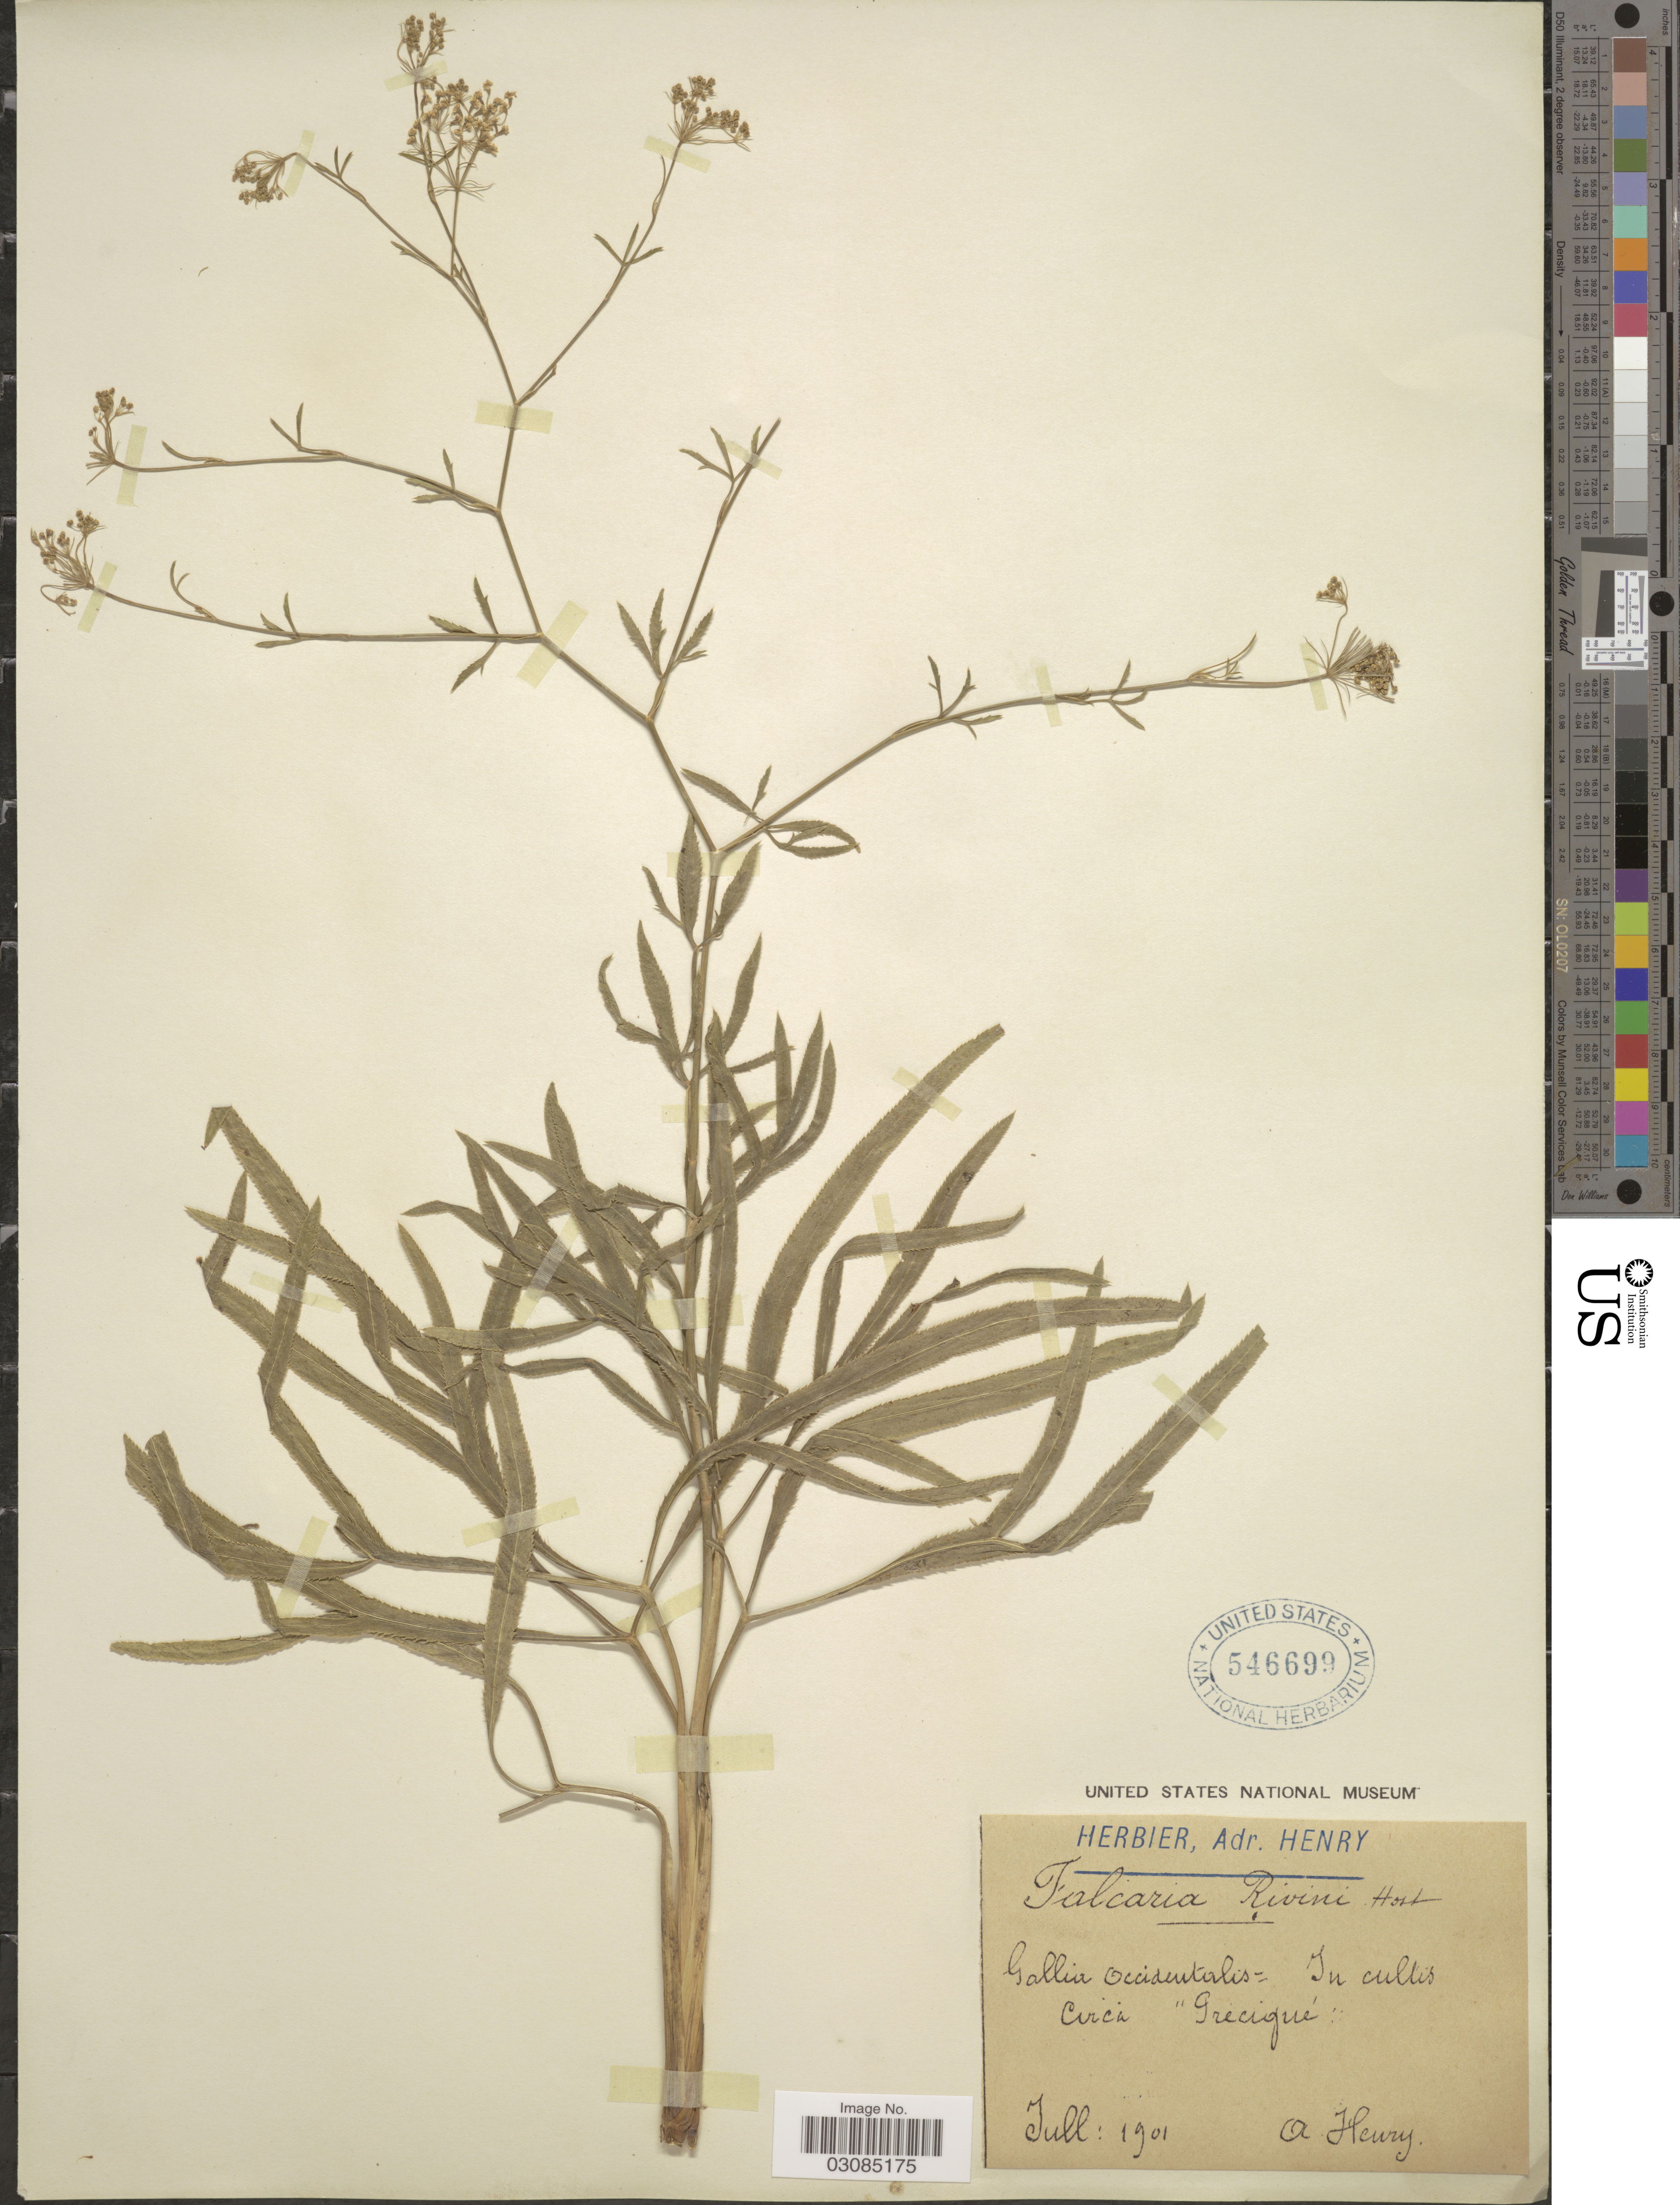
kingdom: Plantae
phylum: Tracheophyta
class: Magnoliopsida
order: Apiales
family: Apiaceae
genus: Falcaria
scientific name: Falcaria rivini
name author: Host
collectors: A. Henry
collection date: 1901-07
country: France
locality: Gallia occidentalis: In cultis circa "Grecigué".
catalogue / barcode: US 546699